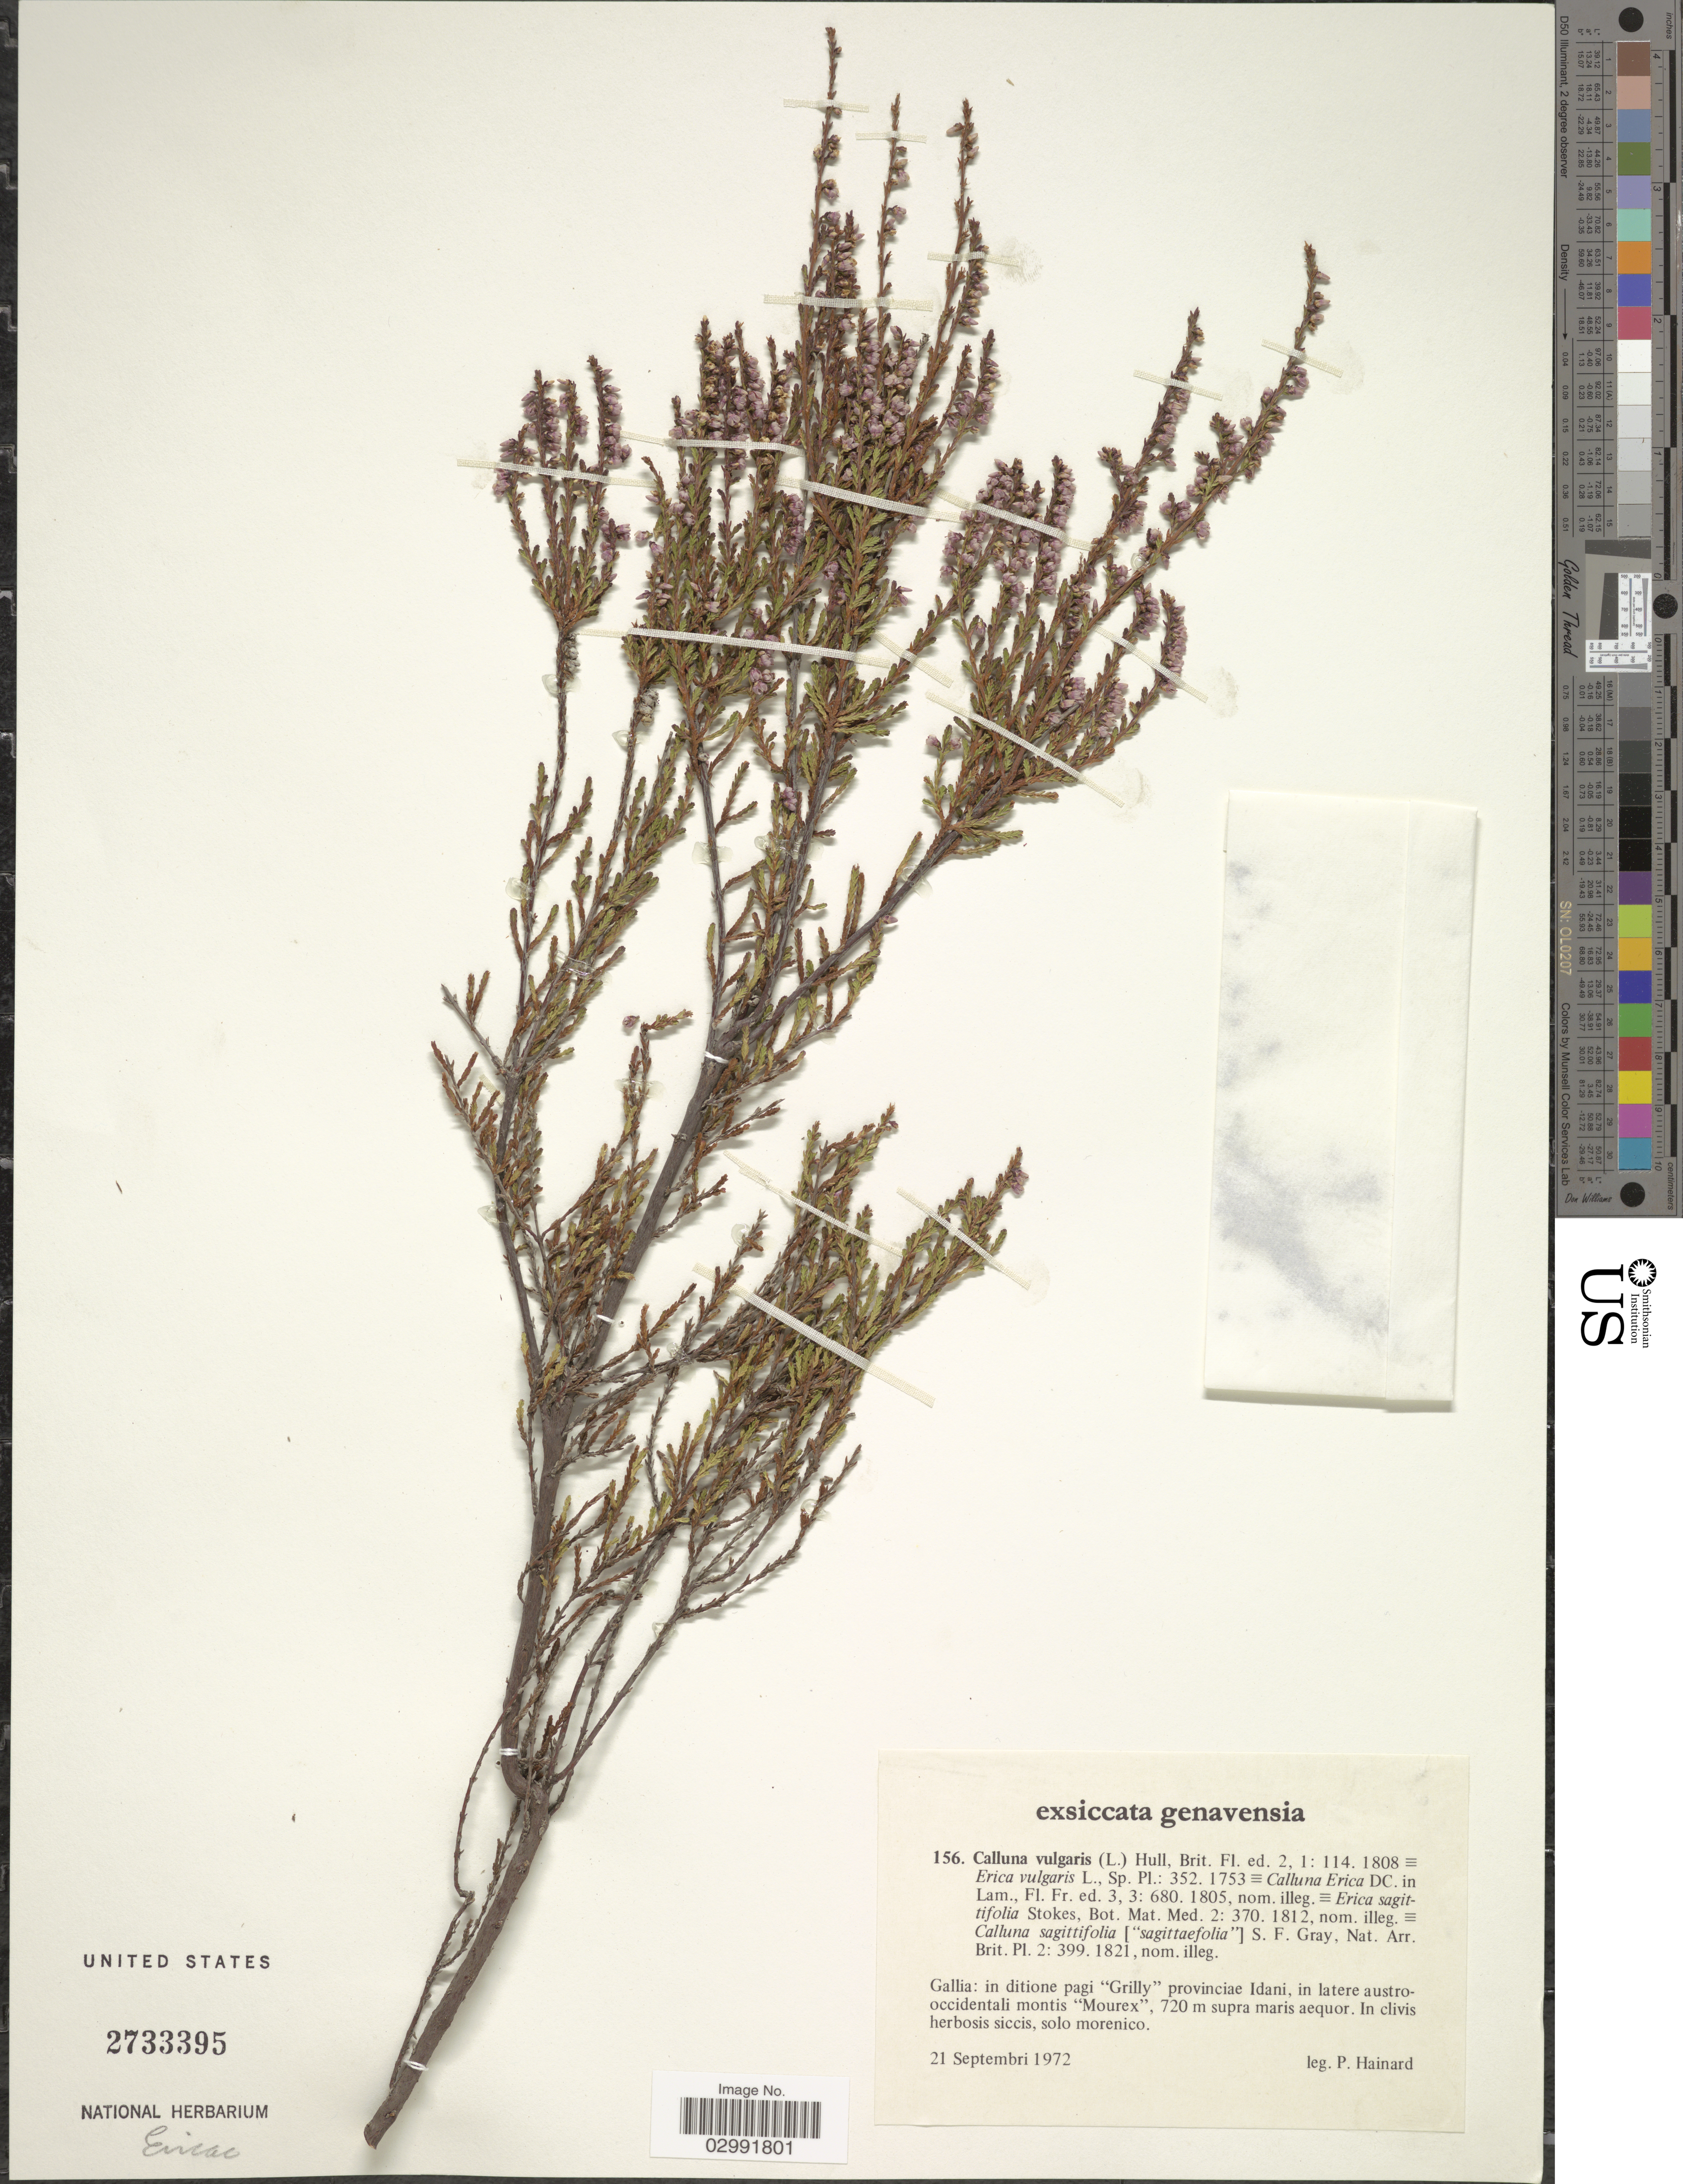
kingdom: Plantae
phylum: Tracheophyta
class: Magnoliopsida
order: Ericales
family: Ericaceae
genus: Calluna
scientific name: Calluna vulgaris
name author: (L.) Hull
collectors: P. Hainard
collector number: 156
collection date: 1972-09-21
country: France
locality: In ditione pagi 'Grilly' provinciae Idani, in latere austro-occidentali montis 'Mourex'. Gallia.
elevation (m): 720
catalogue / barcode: US 2733395